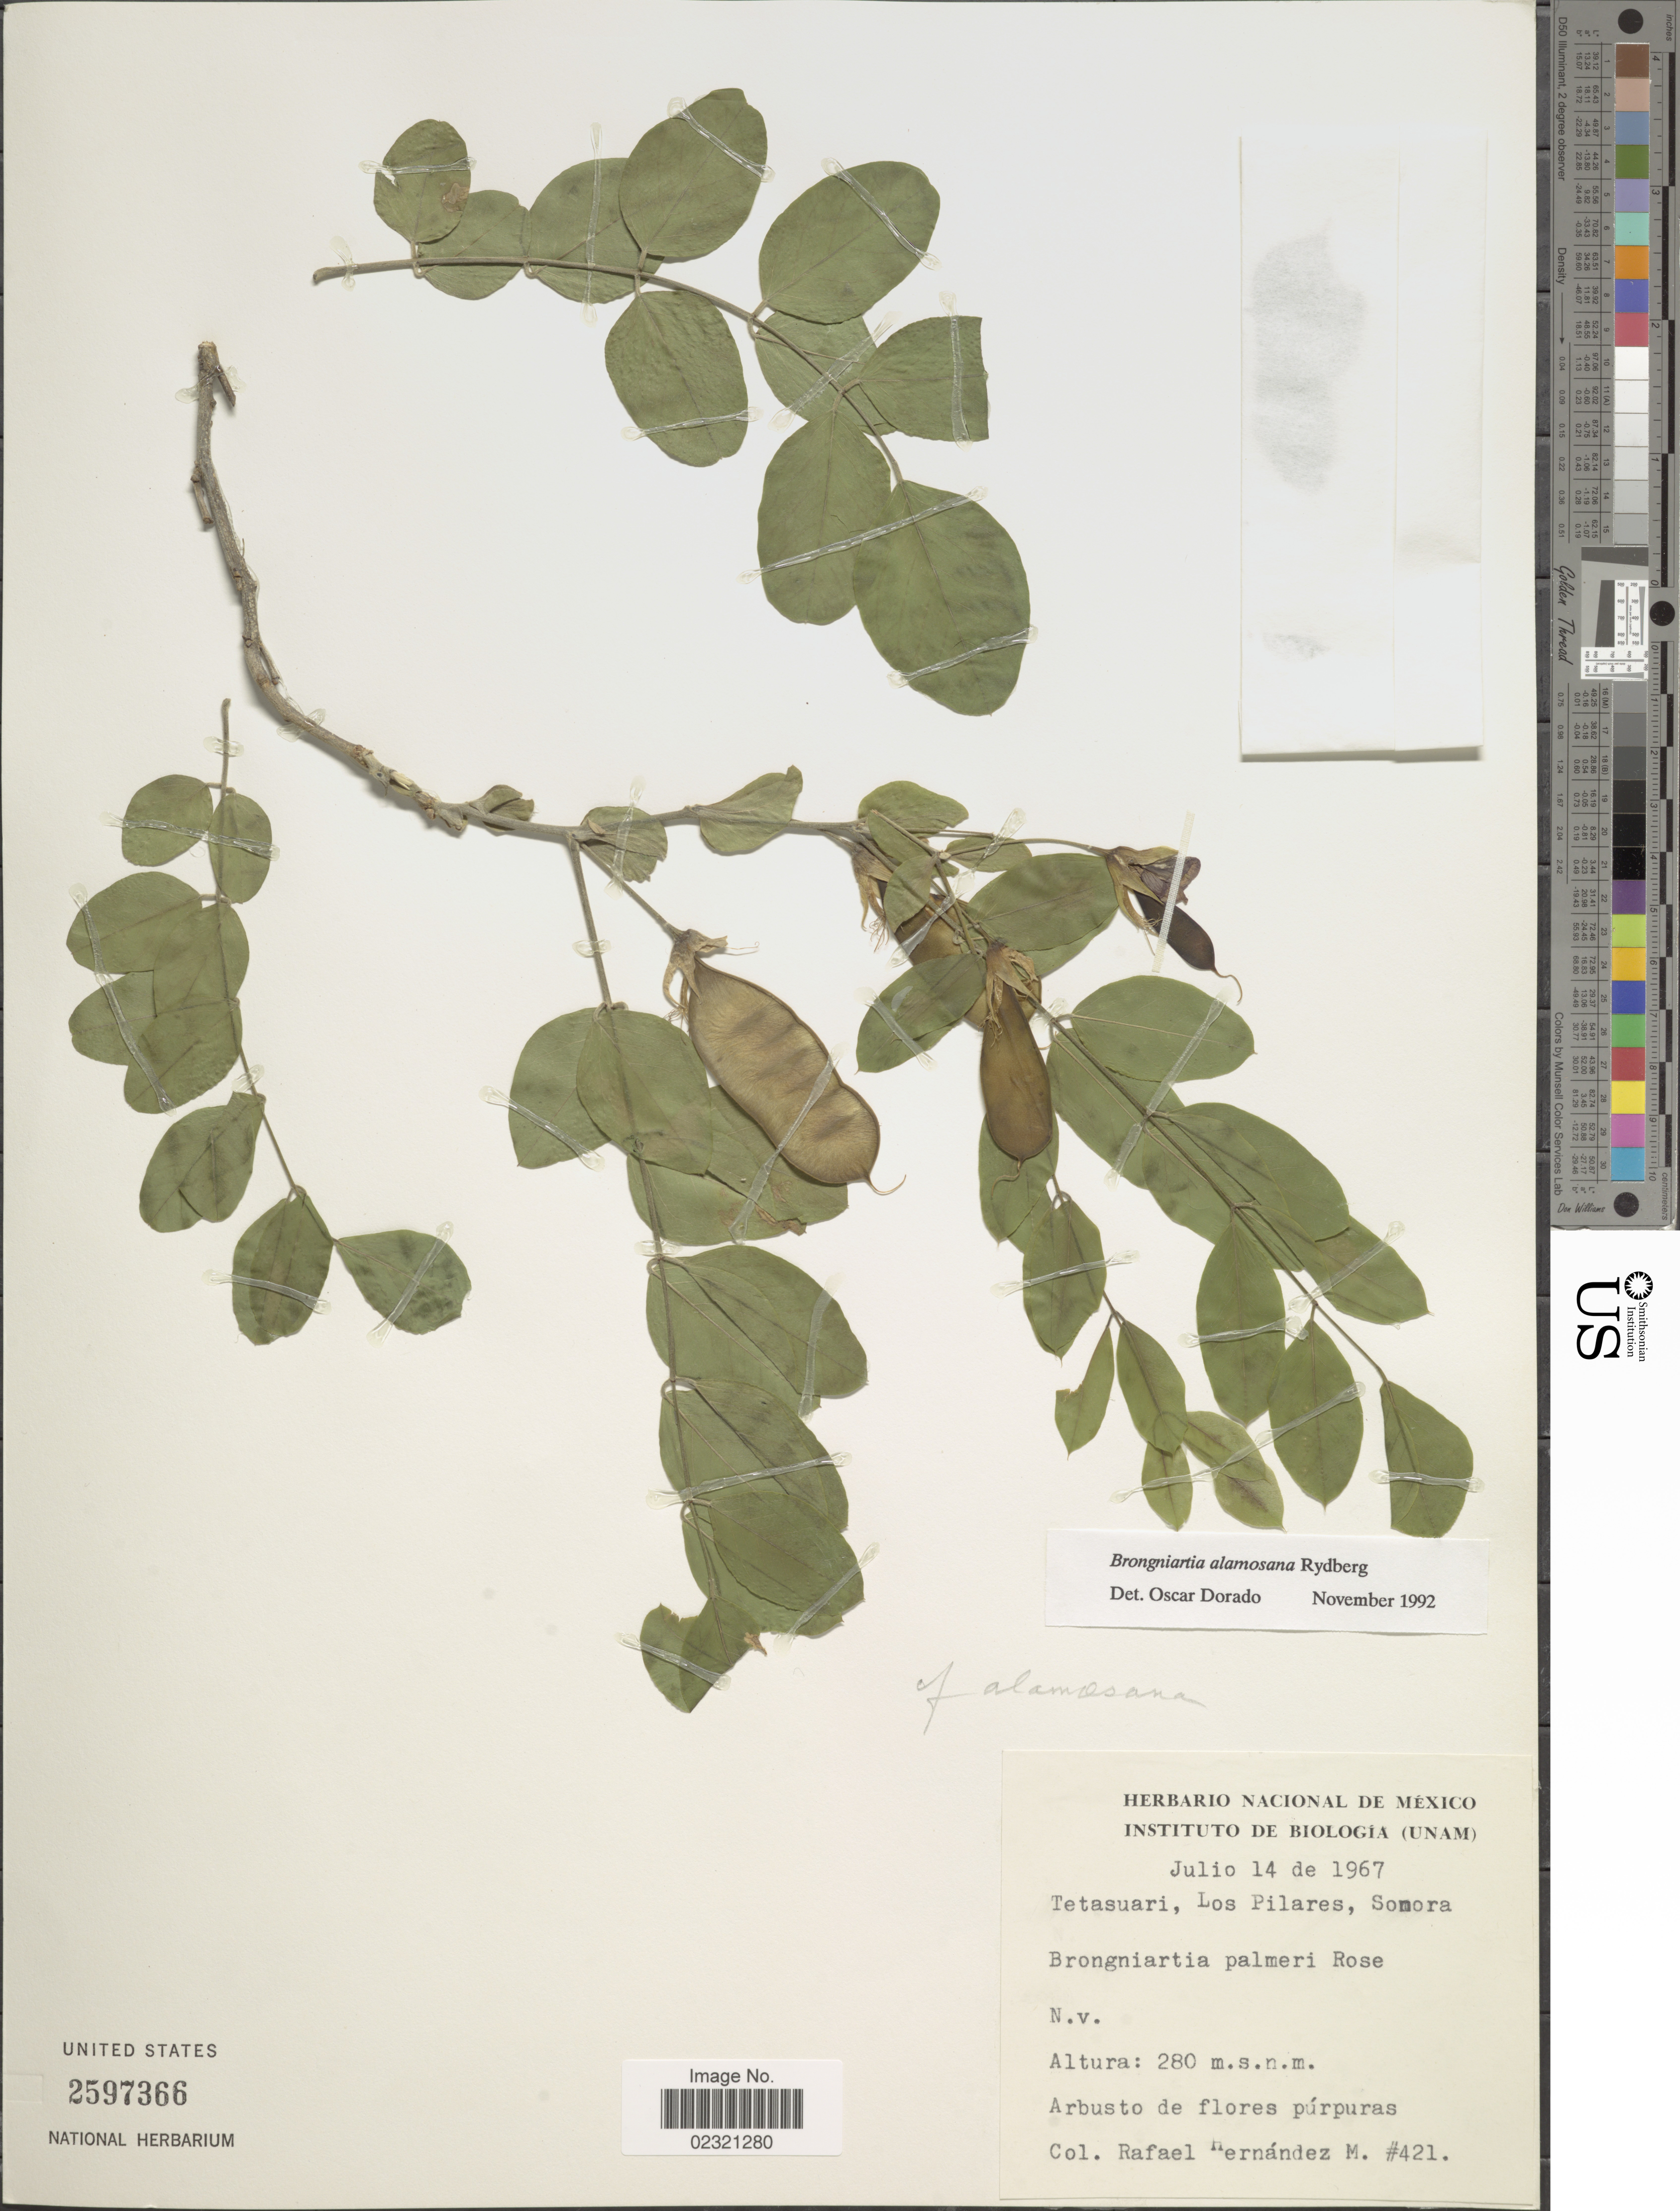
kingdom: Plantae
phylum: Tracheophyta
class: Magnoliopsida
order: Fabales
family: Fabaceae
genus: Brongniartia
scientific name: Brongniartia alamosana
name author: Rydb.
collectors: R. Hernández-M.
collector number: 421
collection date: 1967-07-14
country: Mexico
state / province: Sonora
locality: Tetasuari, Los Pilares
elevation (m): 280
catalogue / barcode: US 2597366